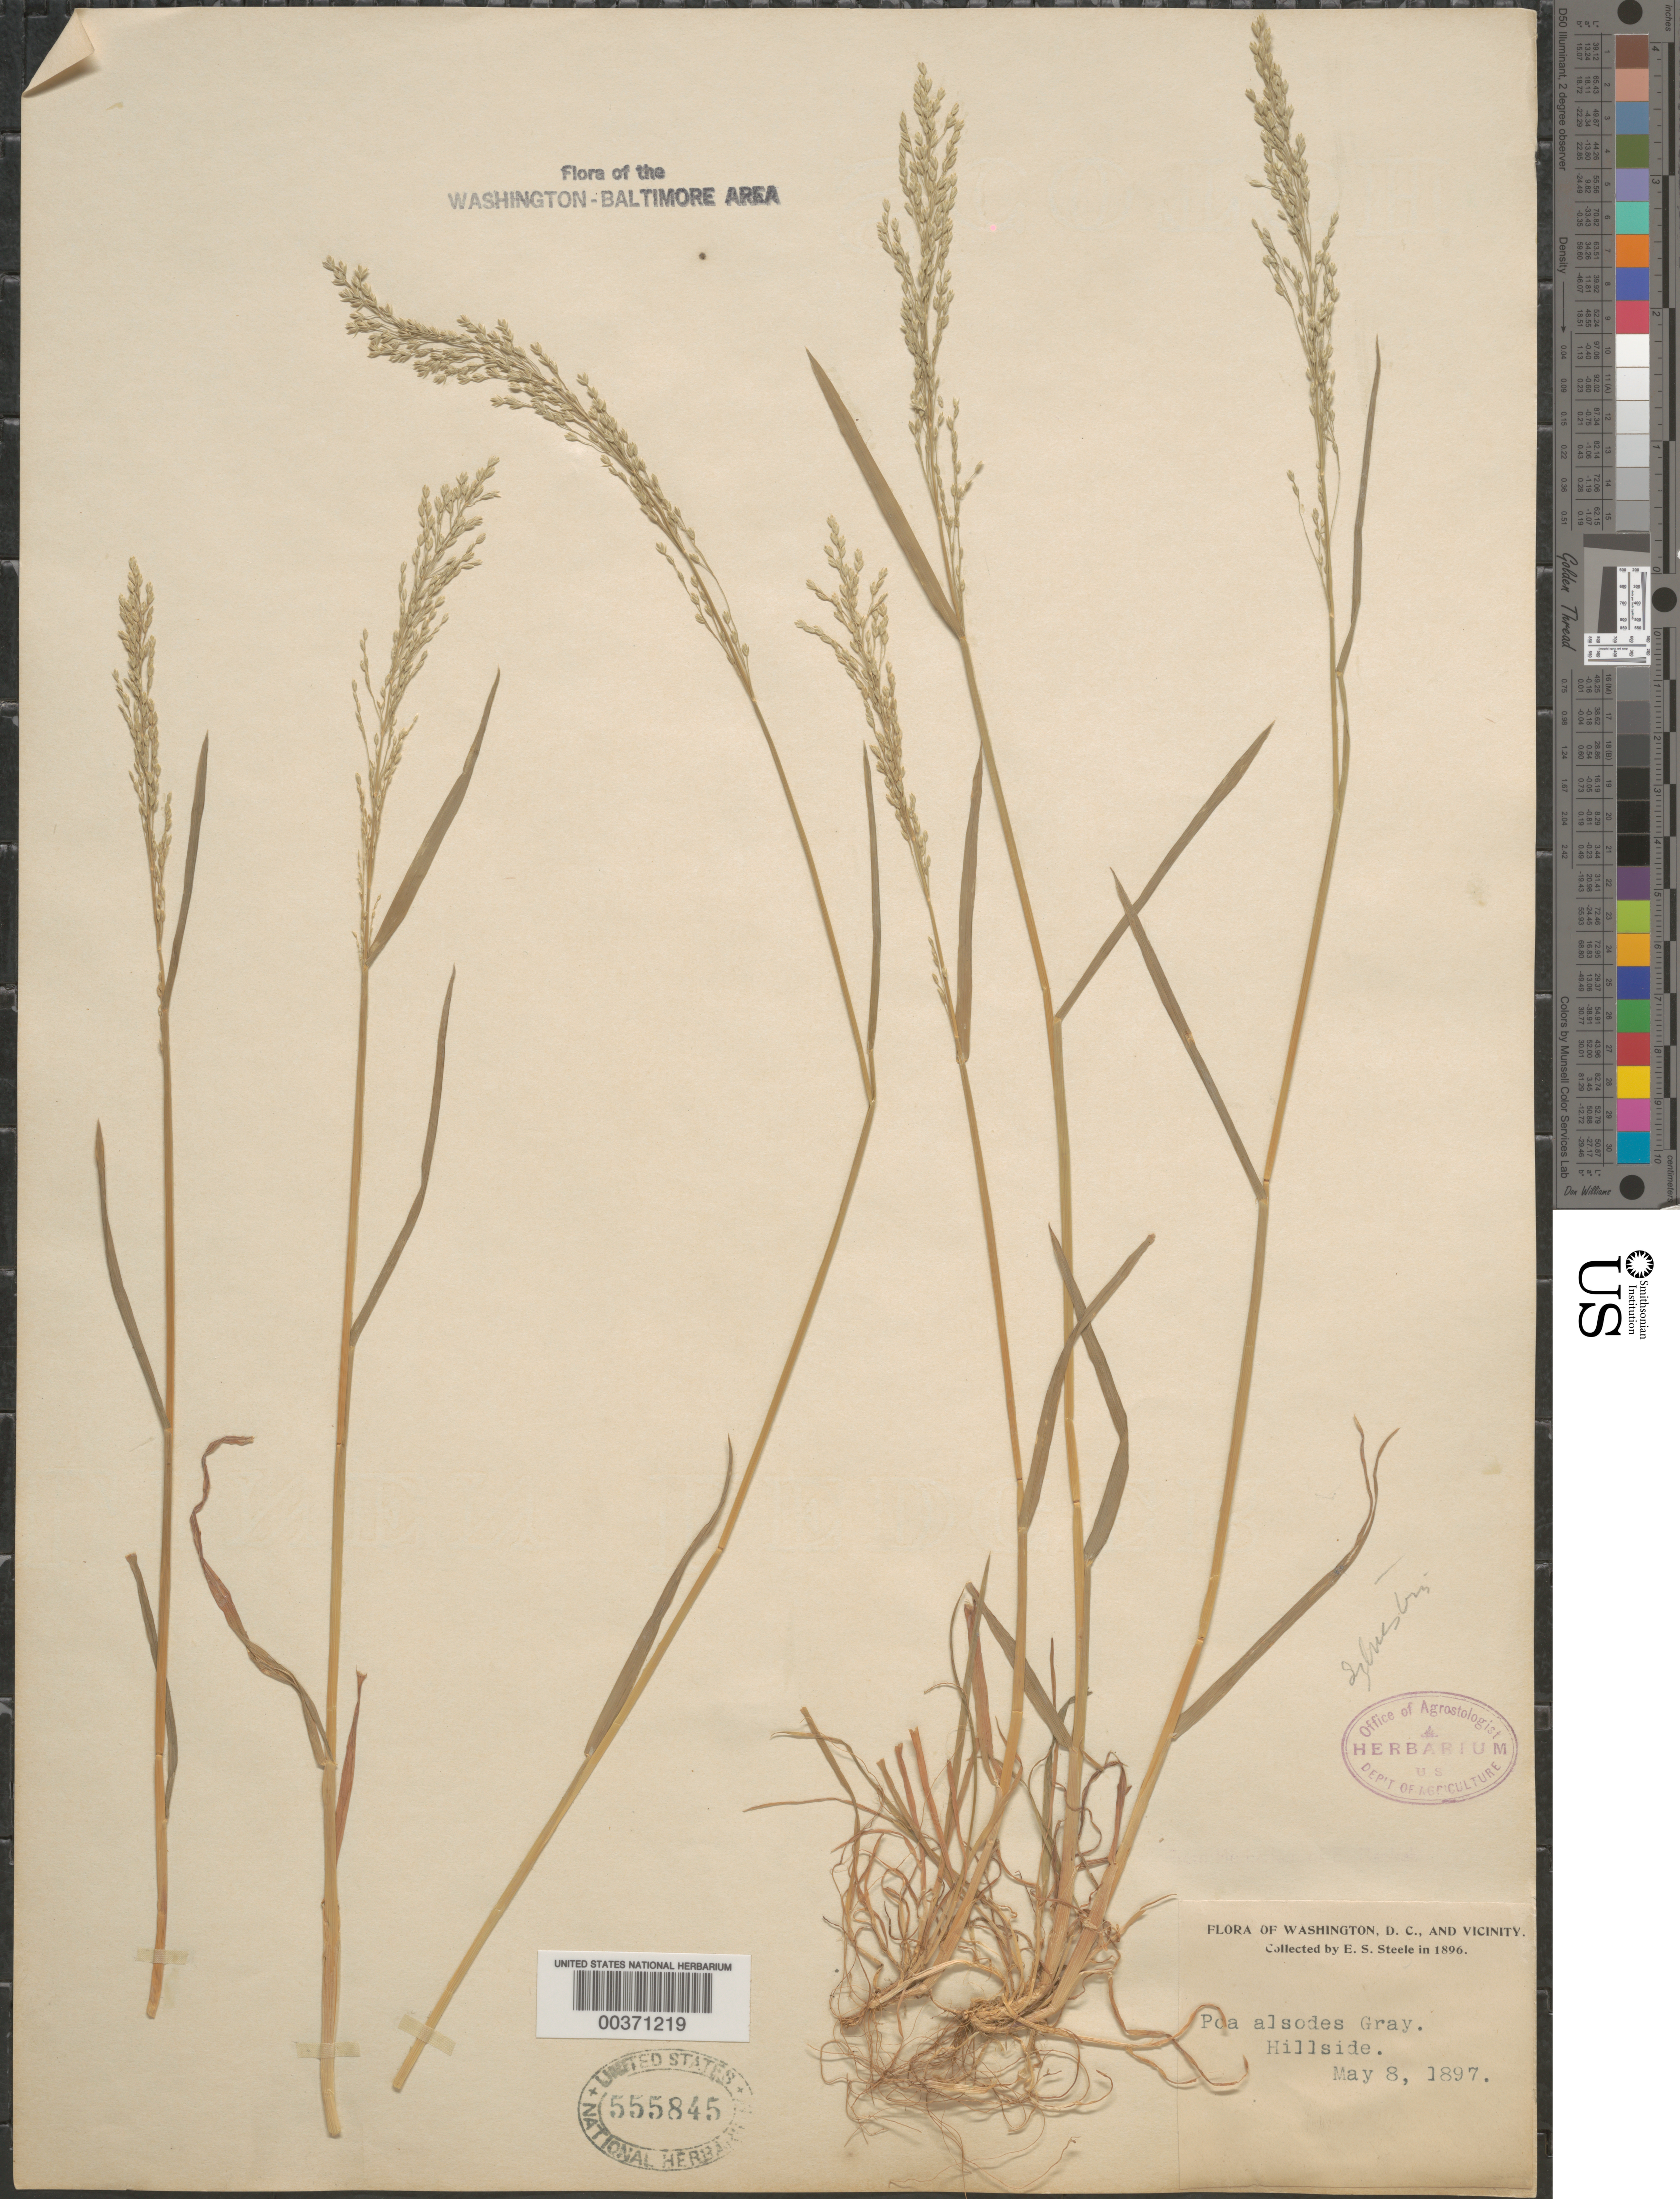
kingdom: Plantae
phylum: Tracheophyta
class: Liliopsida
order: Poales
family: Poaceae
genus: Poa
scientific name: Poa sylvestris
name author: A. Gray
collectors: E. Steele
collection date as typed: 08 May 1897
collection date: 1897-05-08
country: United States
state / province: District of Columbia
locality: Washington DC and vicinity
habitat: Hillside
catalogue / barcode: US 555845